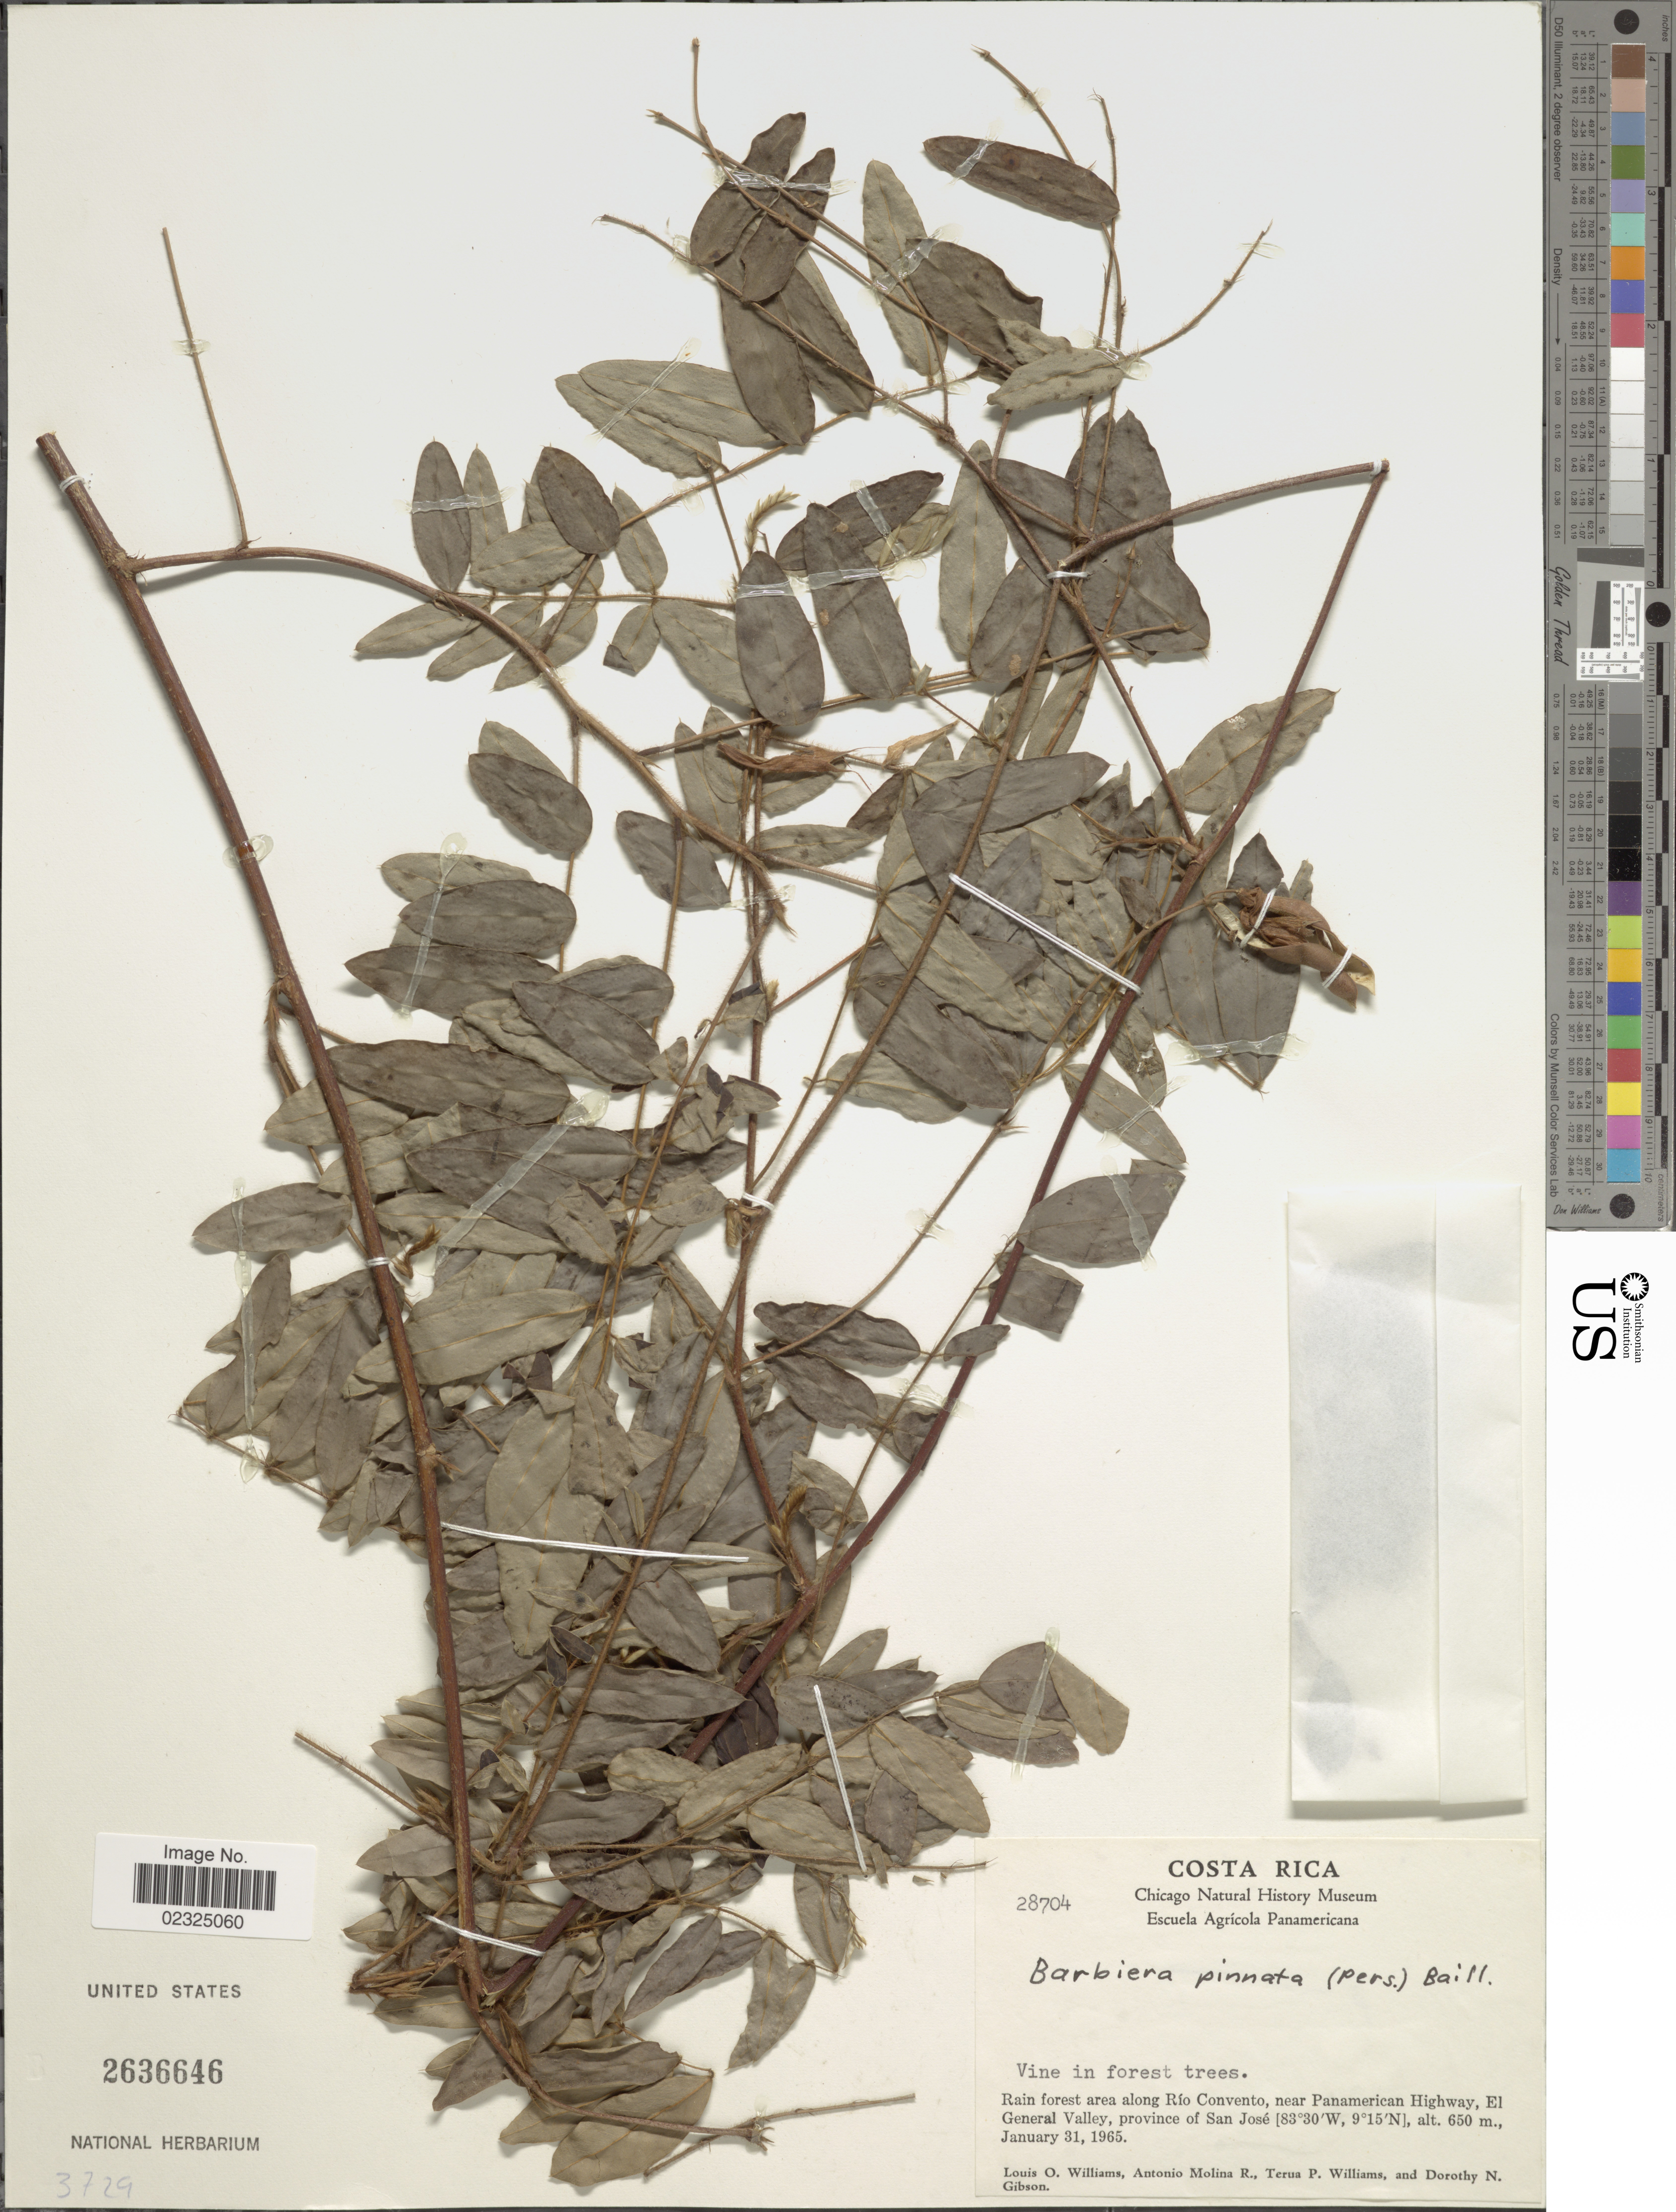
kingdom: Plantae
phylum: Tracheophyta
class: Magnoliopsida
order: Fabales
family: Fabaceae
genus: Barbieria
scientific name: Barbieria sp.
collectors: L. O. Williams, A. Molina R., T. P. Williams & D. N. Gibson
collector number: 28704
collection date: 1965-01-31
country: Costa Rica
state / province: San José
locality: Rain forest area along Rio Convento, near Panamerican Highway, El General Valley.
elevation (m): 650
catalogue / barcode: US 2636646